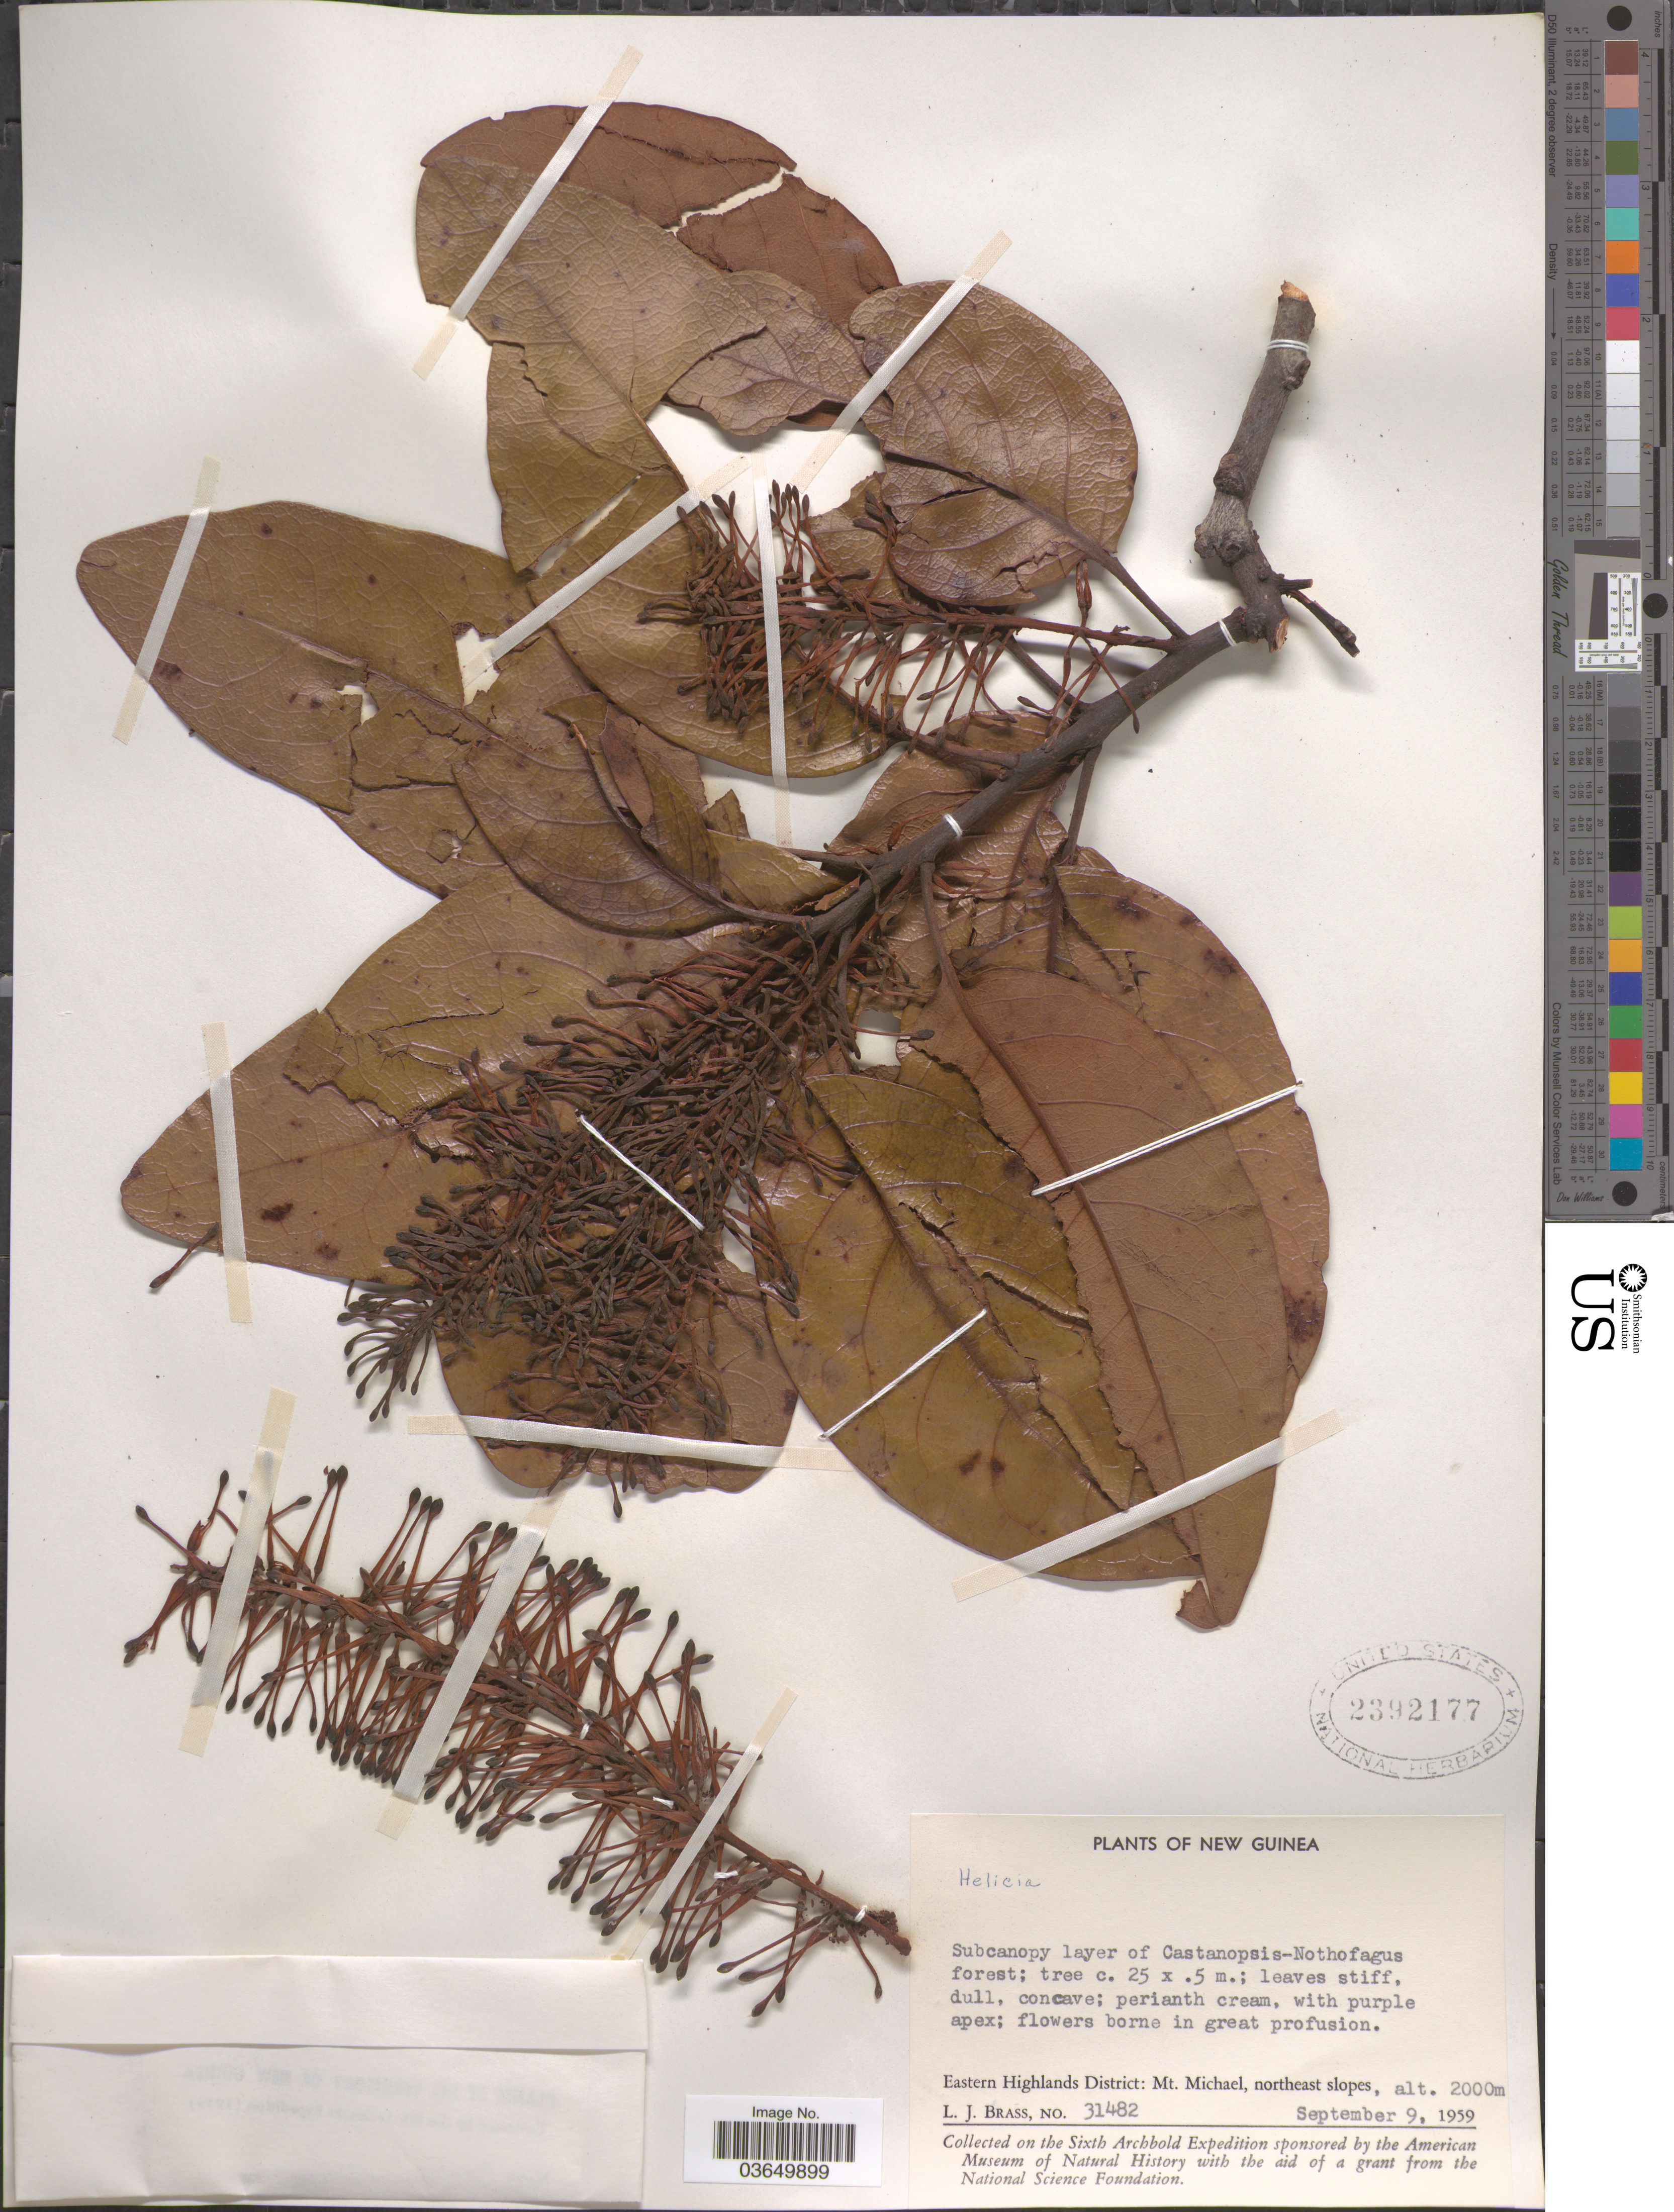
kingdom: Plantae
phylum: Tracheophyta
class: Magnoliopsida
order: Proteales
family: Proteaceae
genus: Helicia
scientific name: Helicia sp.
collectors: L. J. Brass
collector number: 31482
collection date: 1959-09-09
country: Papua New Guinea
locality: New Guinea. Eastern Highlands District: Mt. Michael, northeast slopes.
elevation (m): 2000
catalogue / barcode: US 2392177